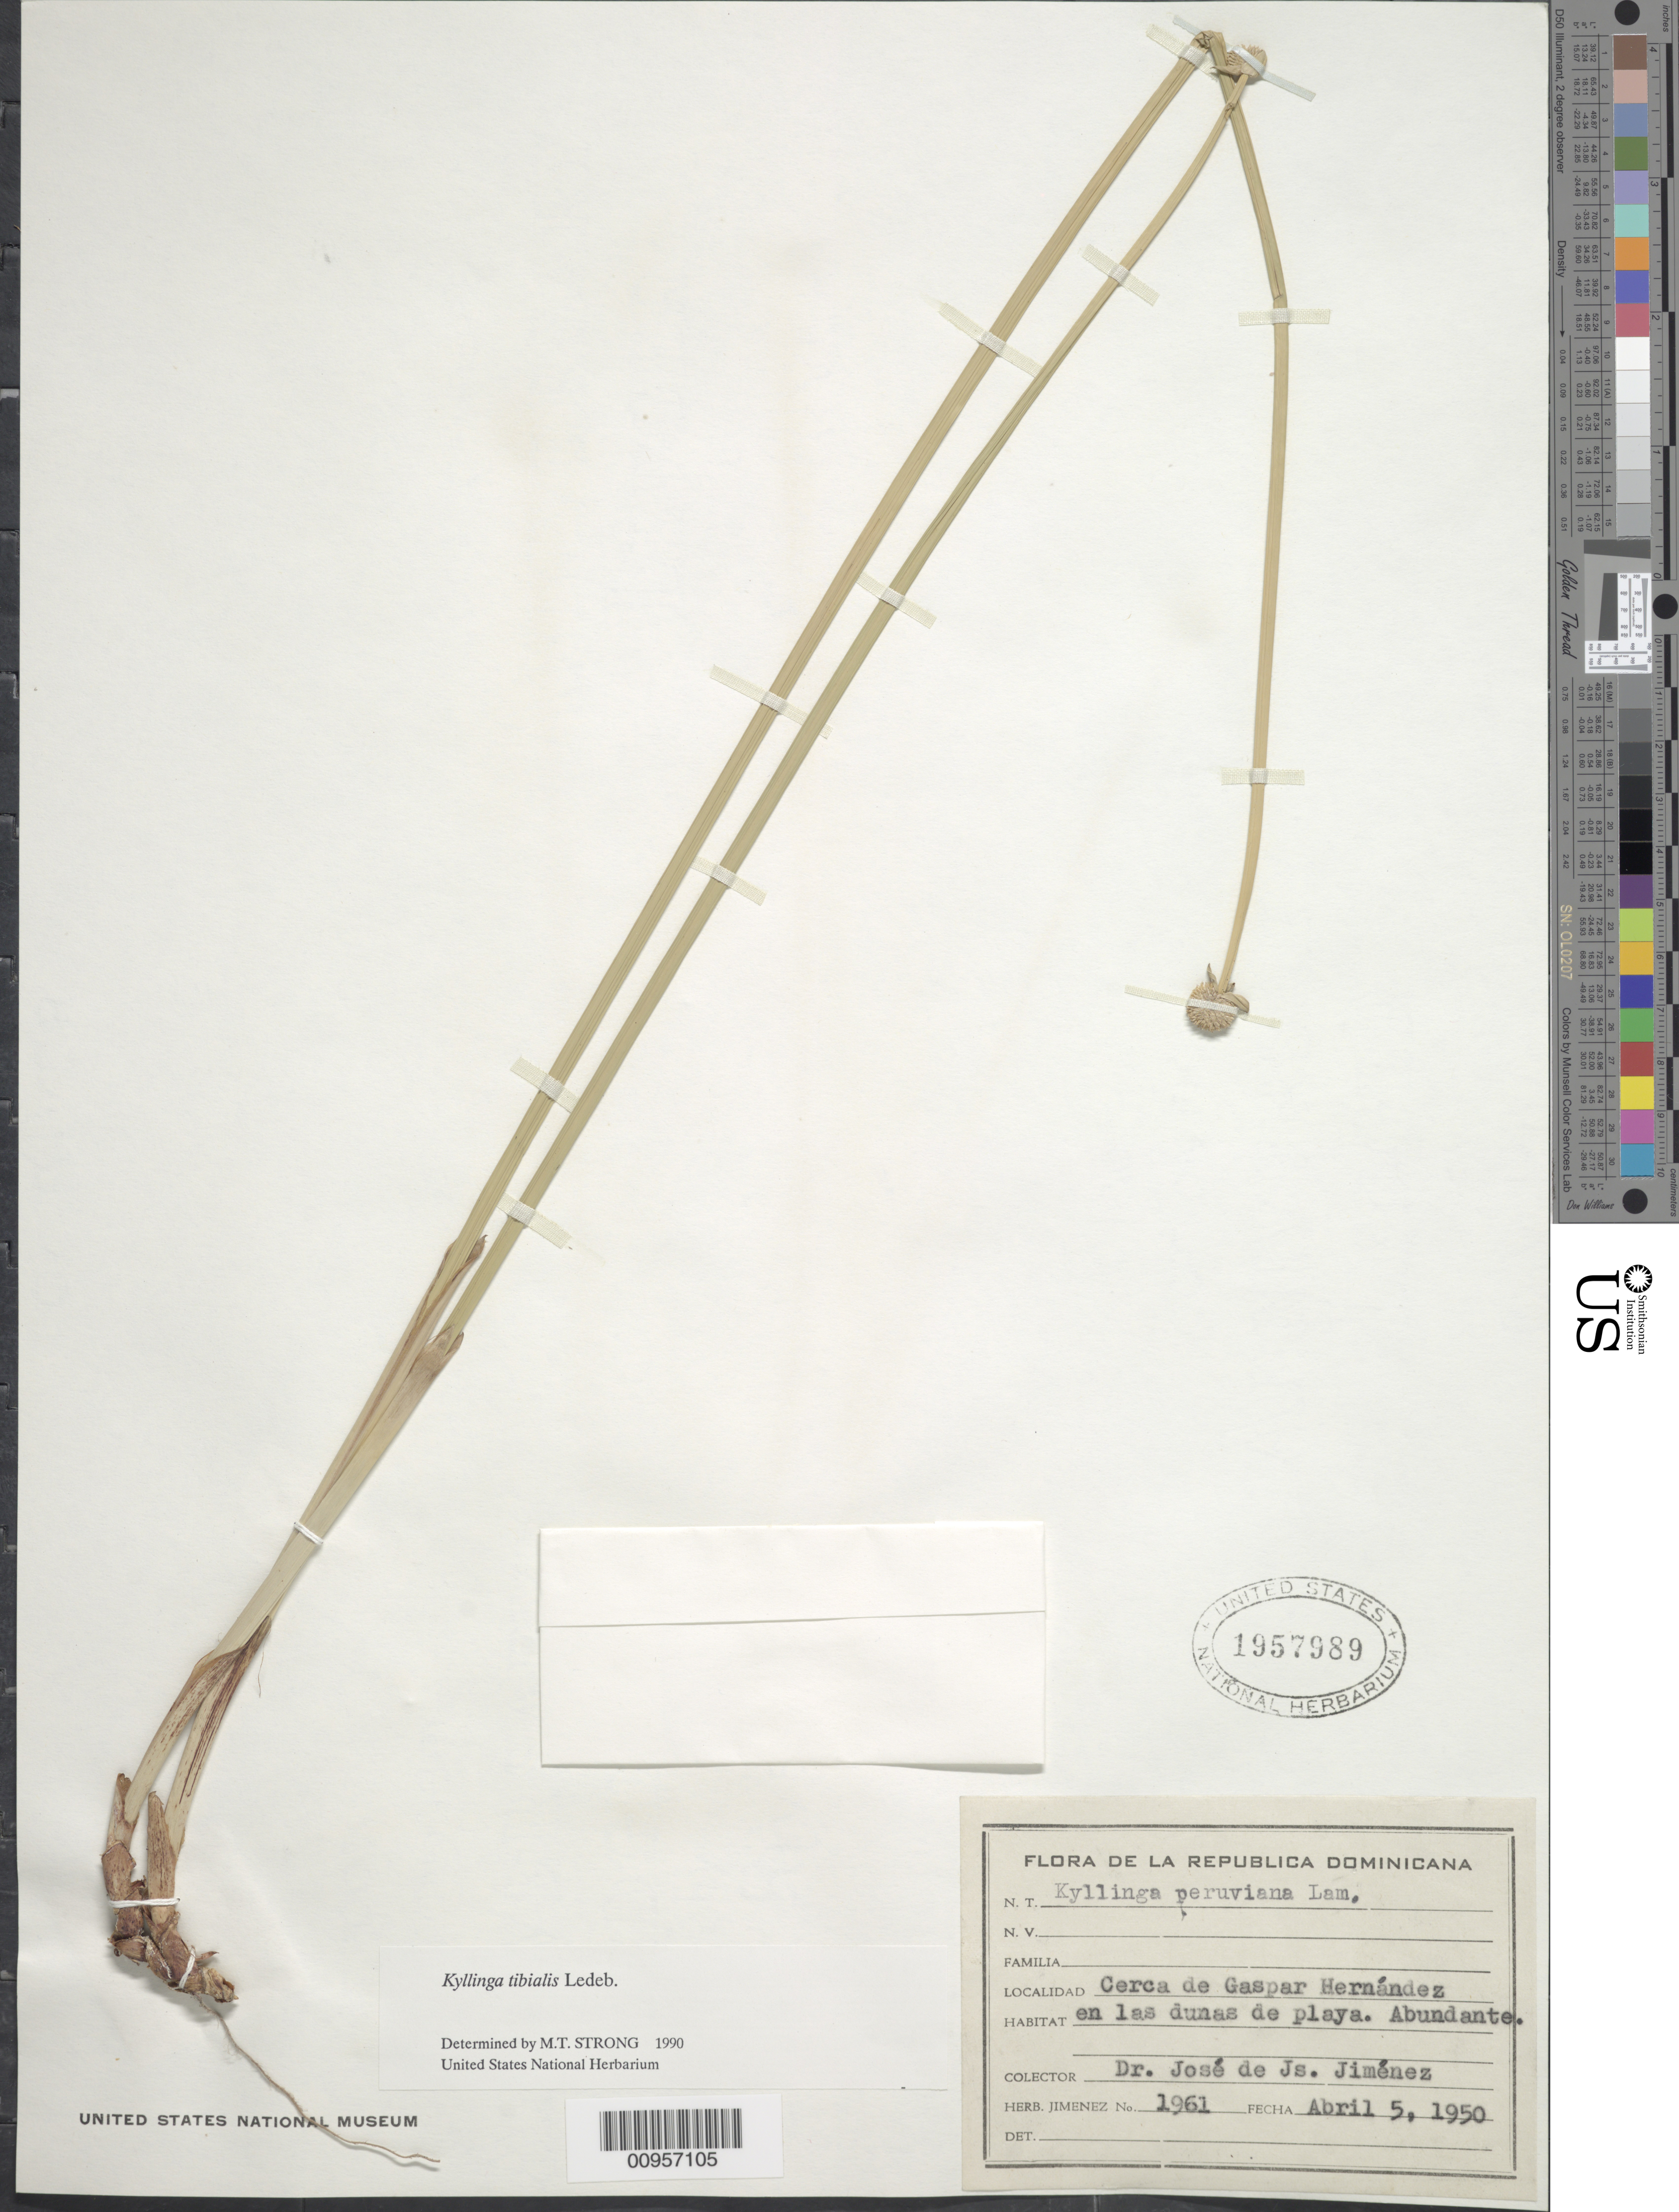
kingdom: Plantae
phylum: Tracheophyta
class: Liliopsida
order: Poales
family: Cyperaceae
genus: Cyperus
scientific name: Cyperus tibialis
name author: (Poit. ex Ledeb.) Govaerts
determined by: Strong, Mark T., (BOT), Smithsonian Institution - National Museum of Natural History (UNITED STATES)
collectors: J. J. Jiménez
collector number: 1961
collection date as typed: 05 Apr 1950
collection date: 1950-04-05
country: Dominican Republic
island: Hispaniola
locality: Cerca de Gaspar Hernández, en las dunas de playa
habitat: En las dunas de playa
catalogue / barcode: US 1957989